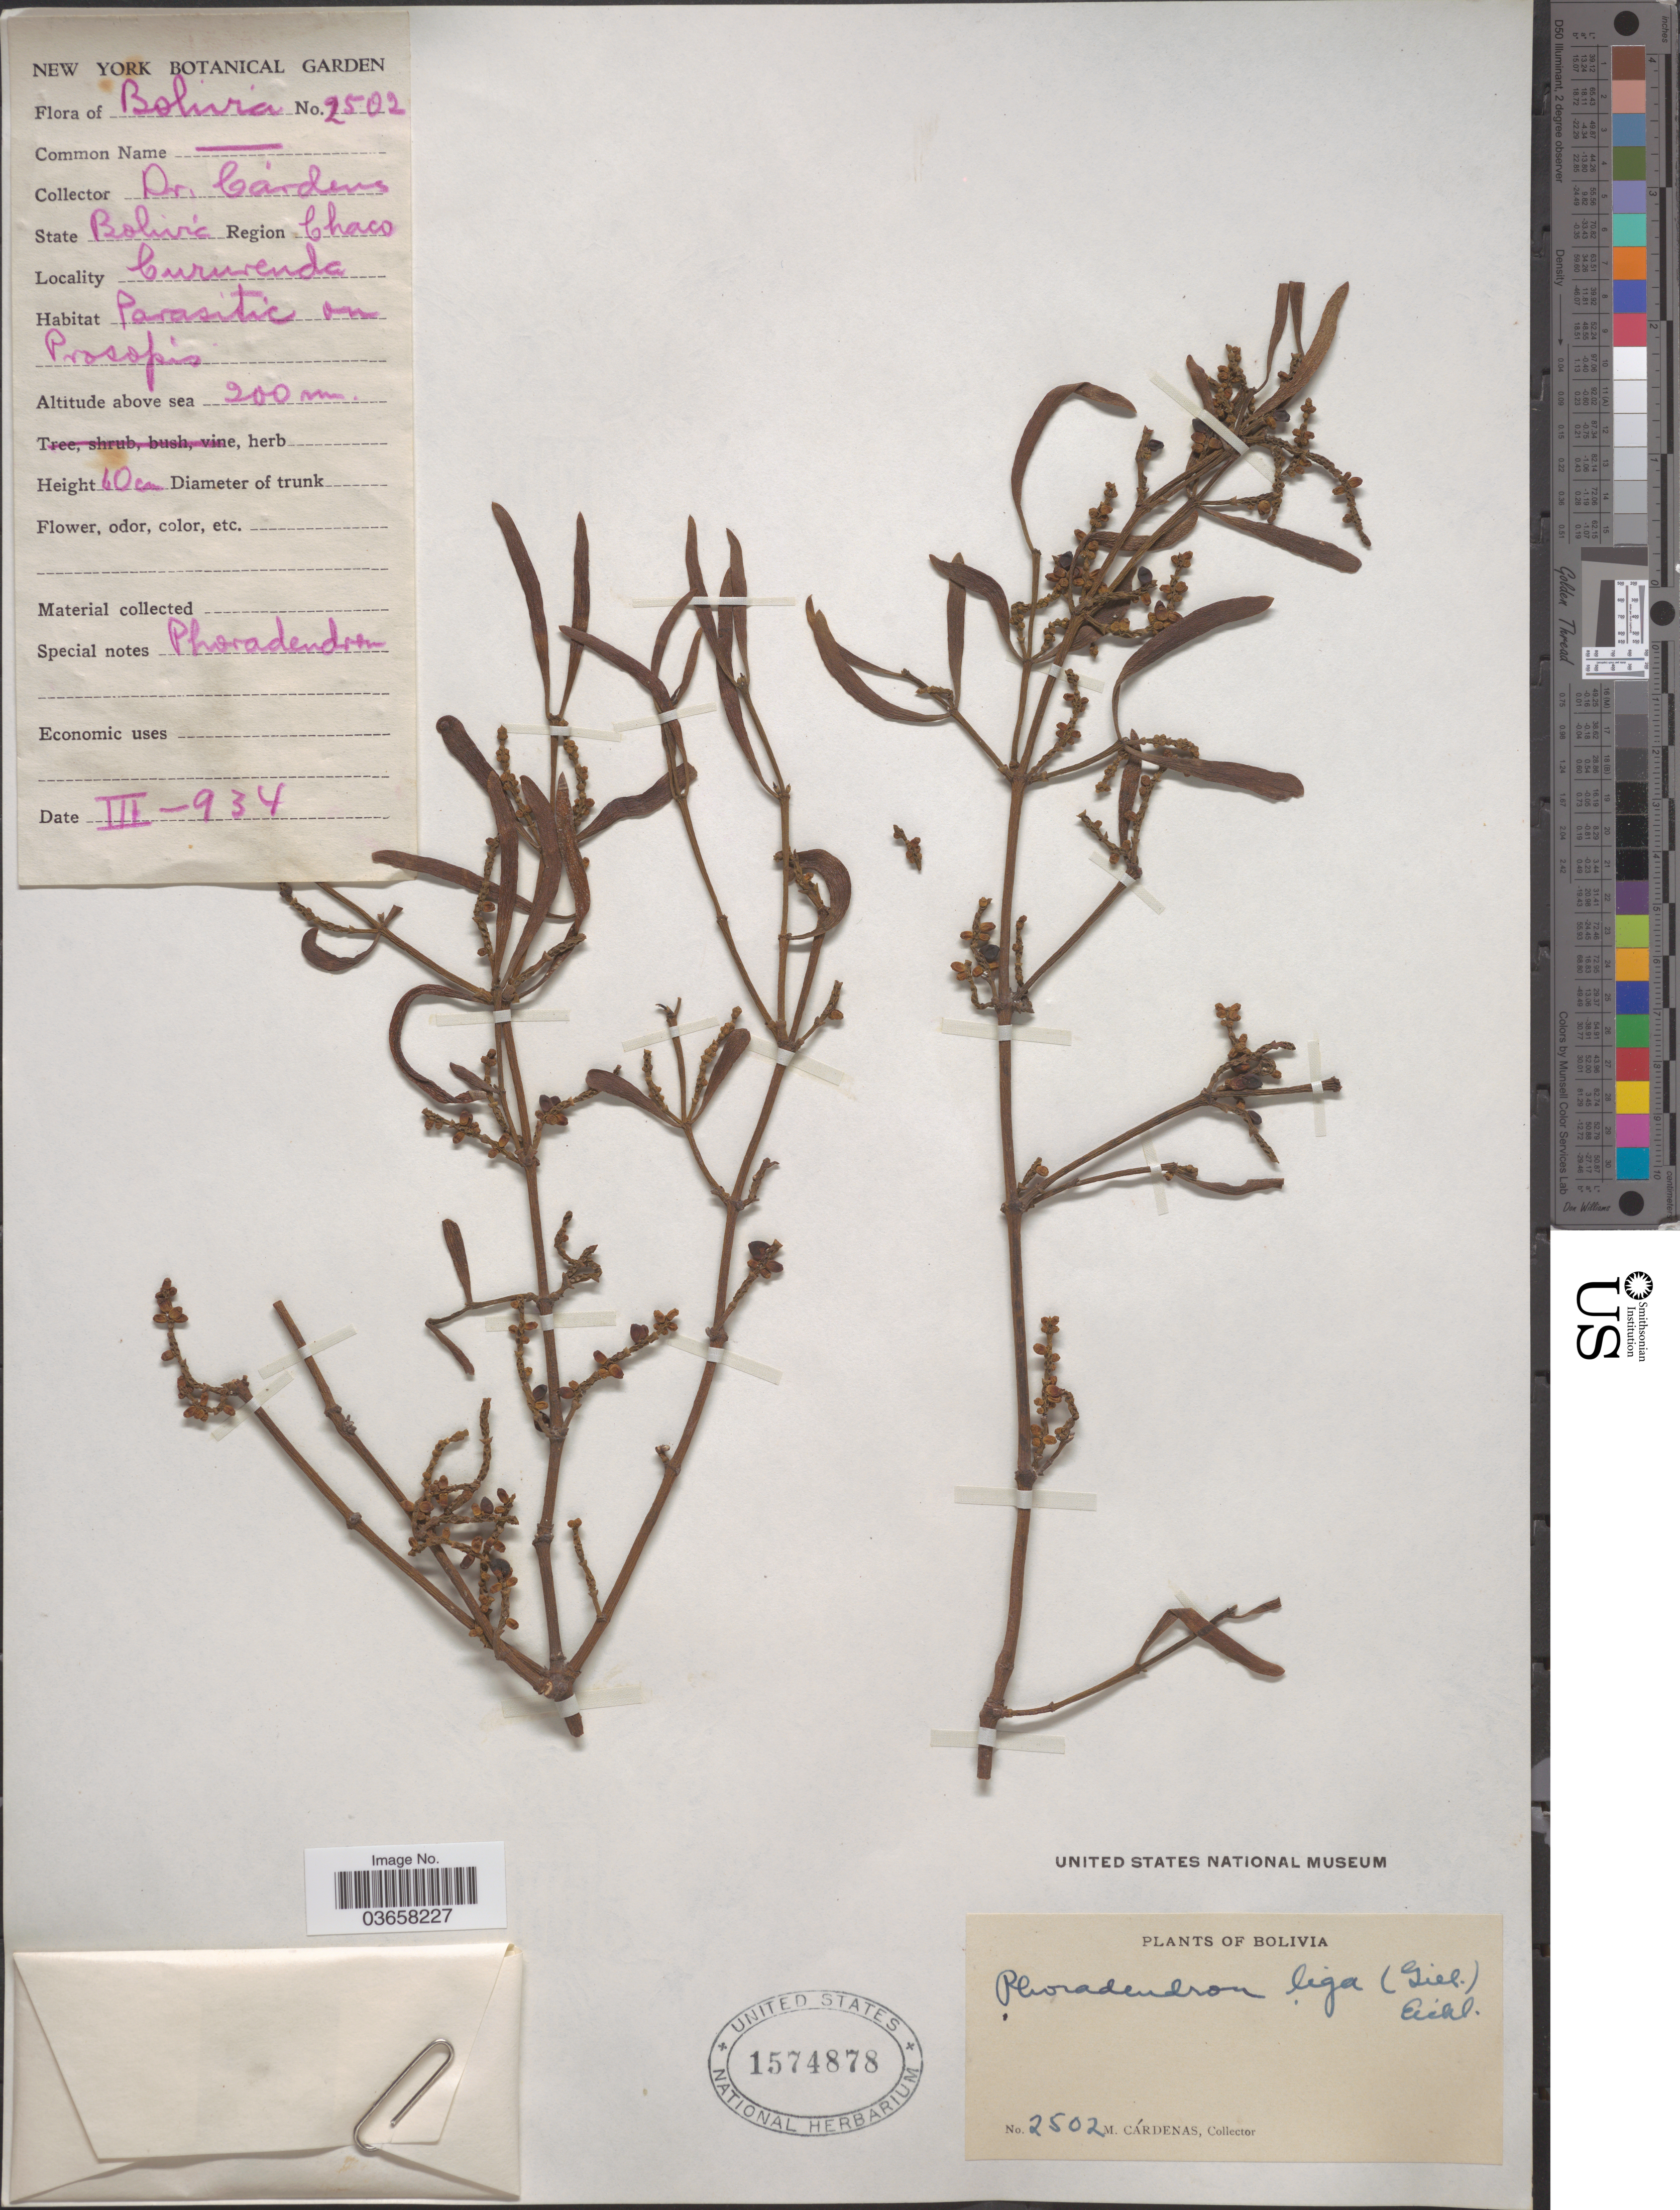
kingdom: Plantae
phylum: Tracheophyta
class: Magnoliopsida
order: Santalales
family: Viscaceae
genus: Phoradendron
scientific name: Phoradendron liga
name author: (Gillies ex Hook. & Arn.) Eichler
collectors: M. Cárdenas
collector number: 2502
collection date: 1934-03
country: Bolivia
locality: Region Chaco. Cururenda.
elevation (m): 200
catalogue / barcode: US 1574878